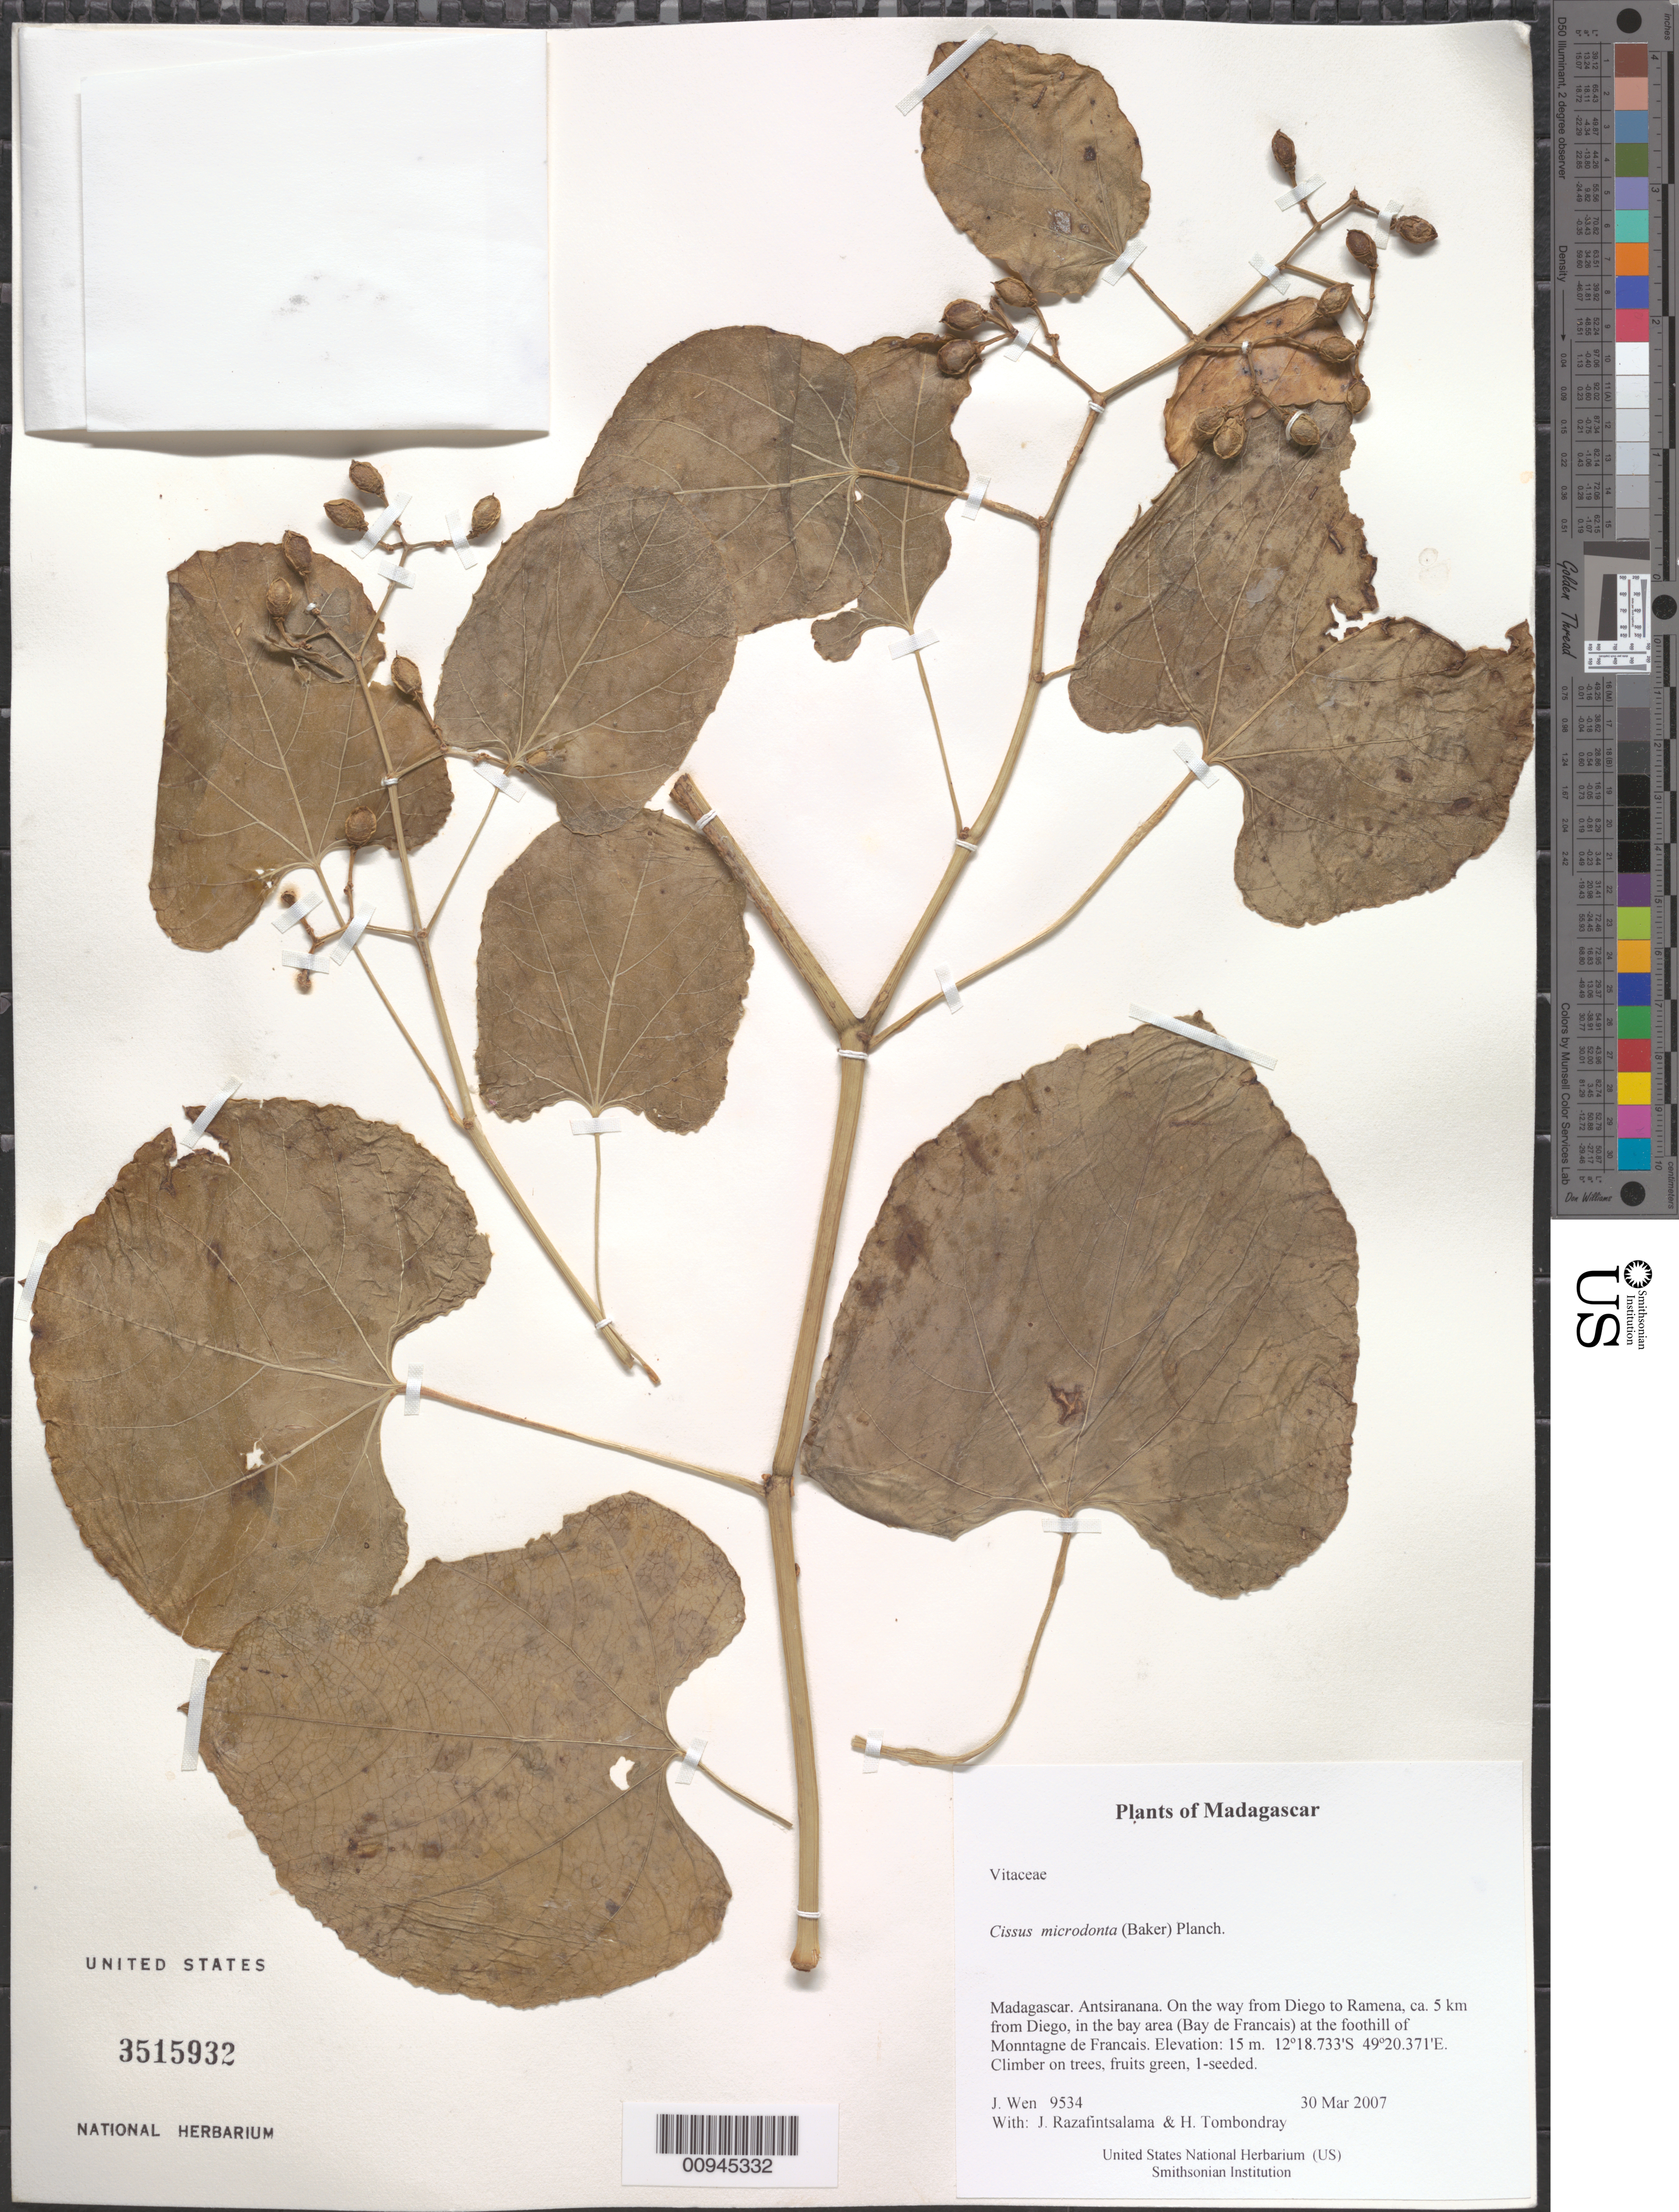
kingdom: Plantae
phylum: Tracheophyta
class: Magnoliopsida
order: Vitales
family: Vitaceae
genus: Cissus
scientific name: Cissus microdonta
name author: Planch.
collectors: J. Wen, J. Razafintsalama & H. Tombondray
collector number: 9534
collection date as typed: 30 Mar 2007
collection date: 2007-03-30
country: Madagascar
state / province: Diana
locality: On the way from Diego to Ramena, ca. 5 km from Diego, in the bay area (Bay de Francais) at the foothill of Monntagne de Francais.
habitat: On trees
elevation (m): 15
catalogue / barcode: US 3515932